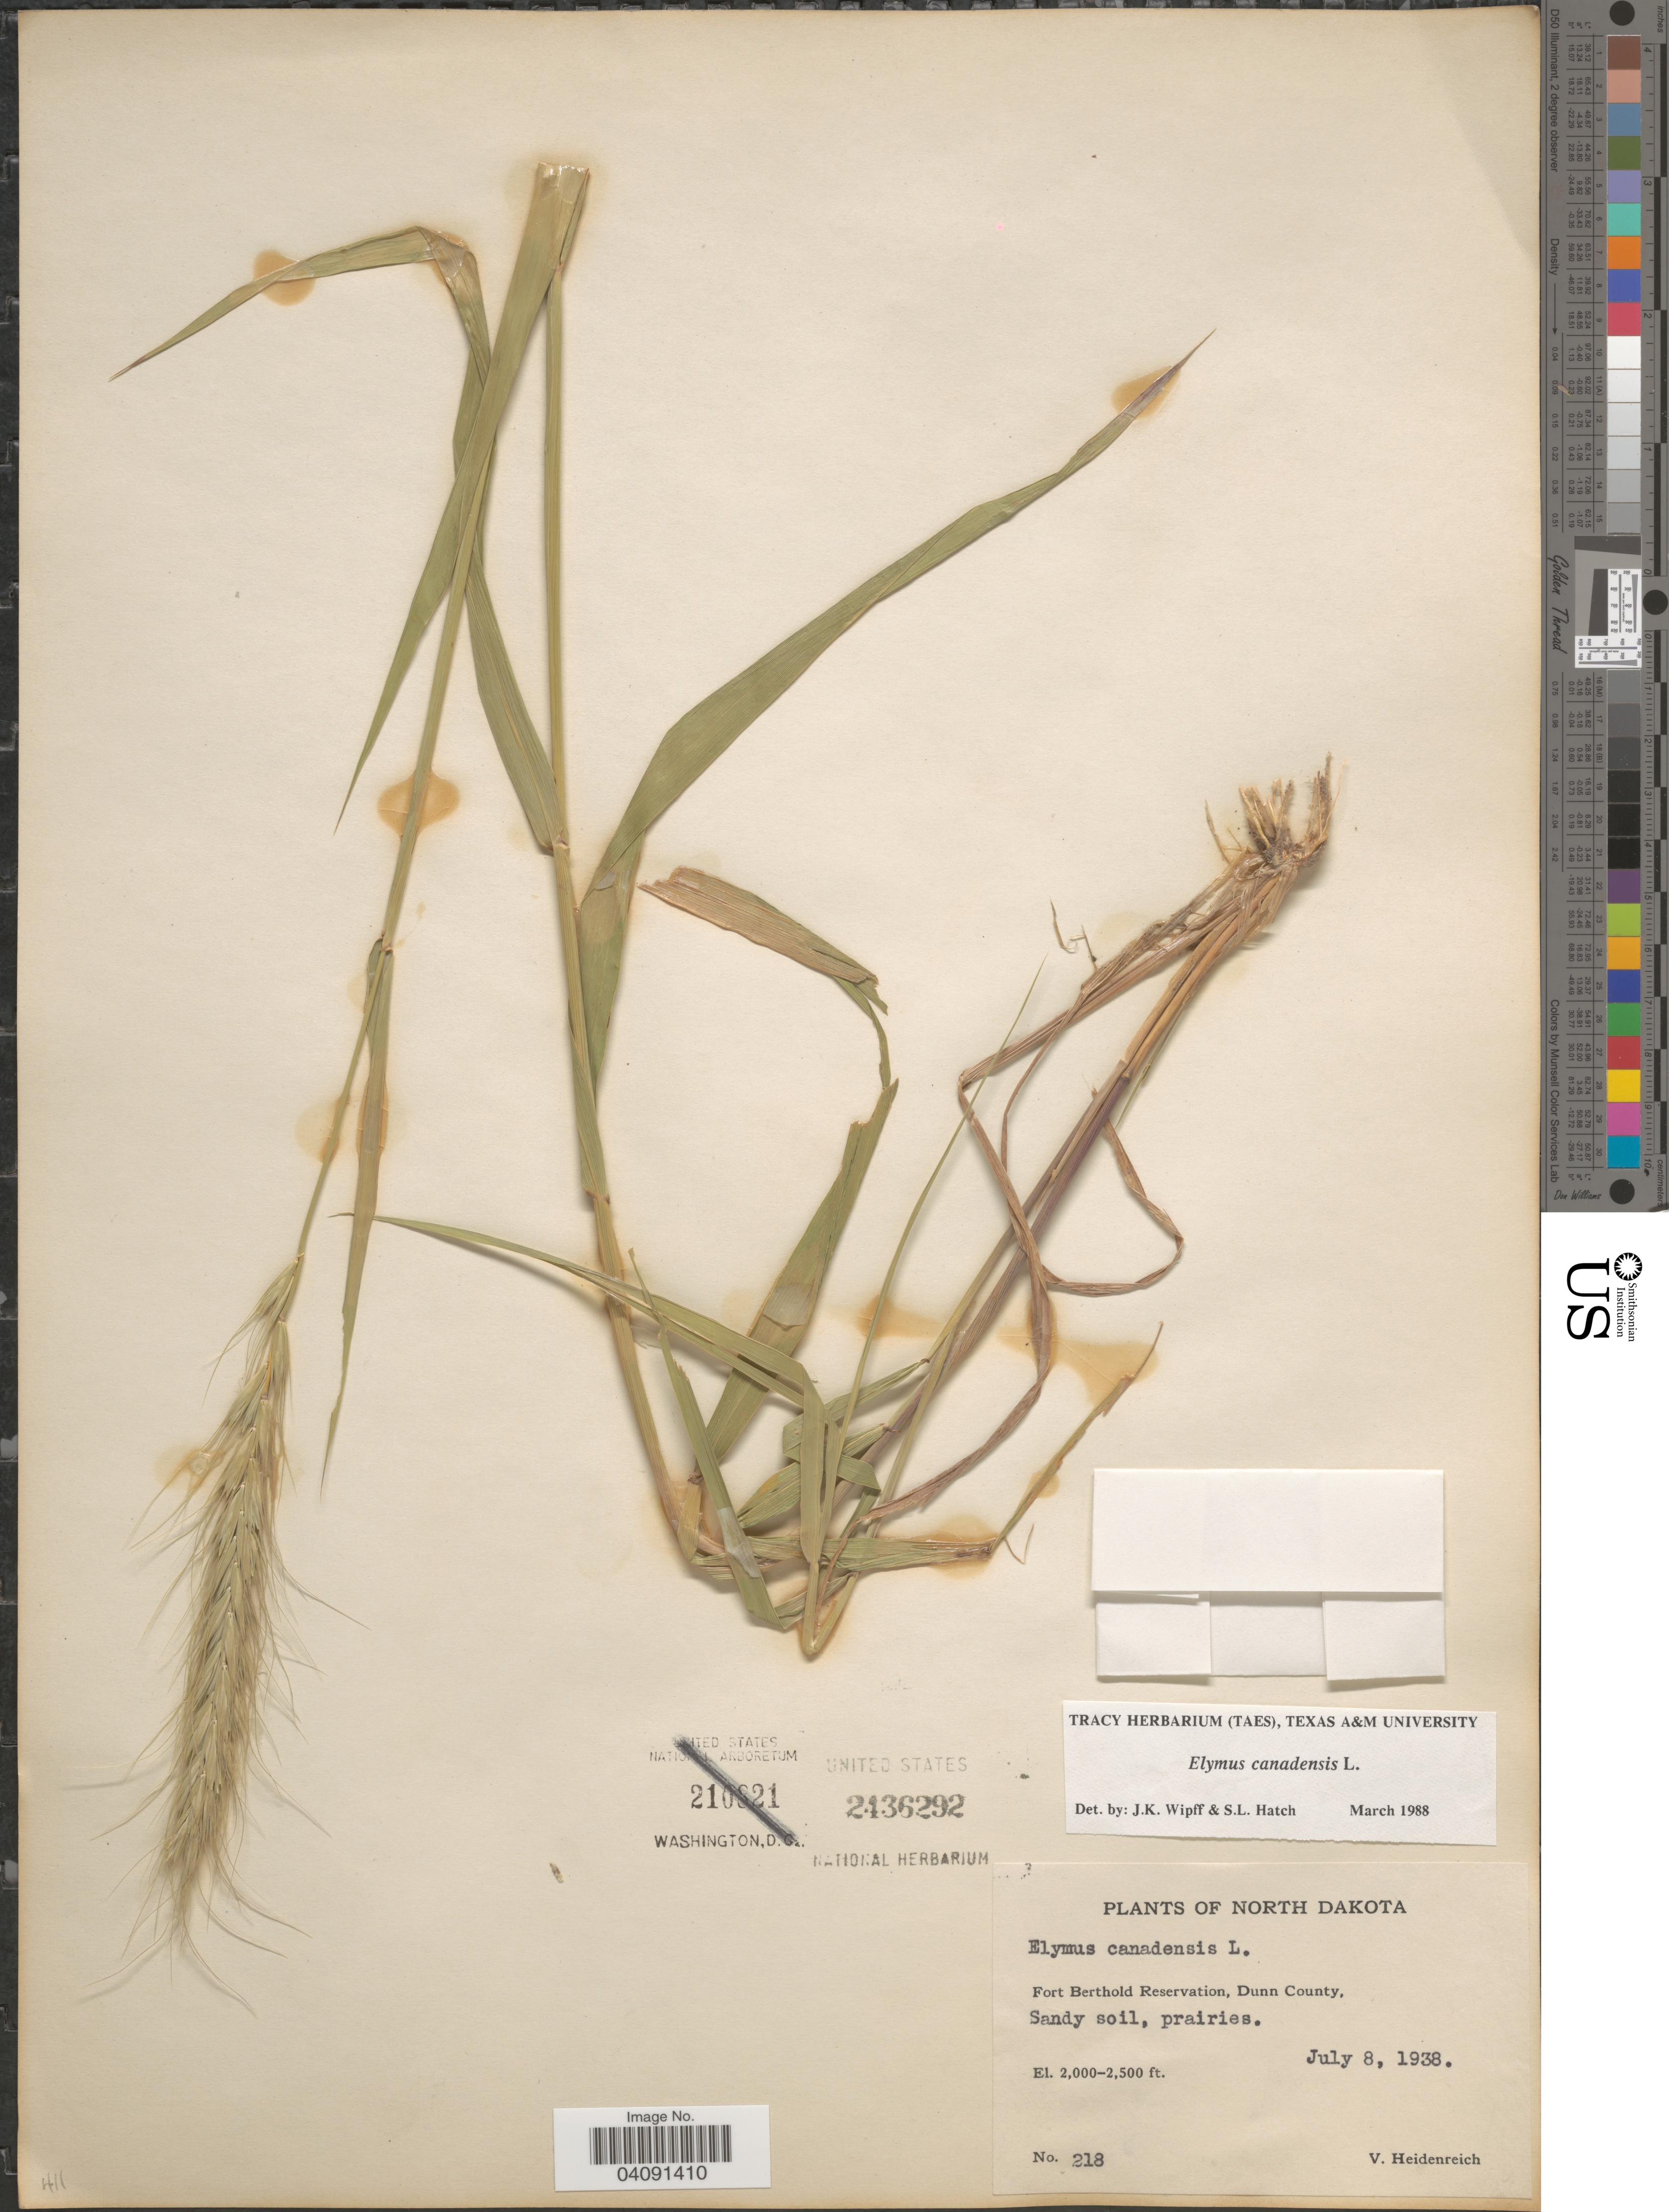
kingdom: Plantae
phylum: Tracheophyta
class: Liliopsida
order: Poales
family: Poaceae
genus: Elymus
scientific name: Elymus canadensis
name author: L.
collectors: Heidenreich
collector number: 218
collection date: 1938-07-08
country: United States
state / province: North Dakota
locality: Fort Berthold Reservation, Dunn County.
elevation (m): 610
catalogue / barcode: US 2436292